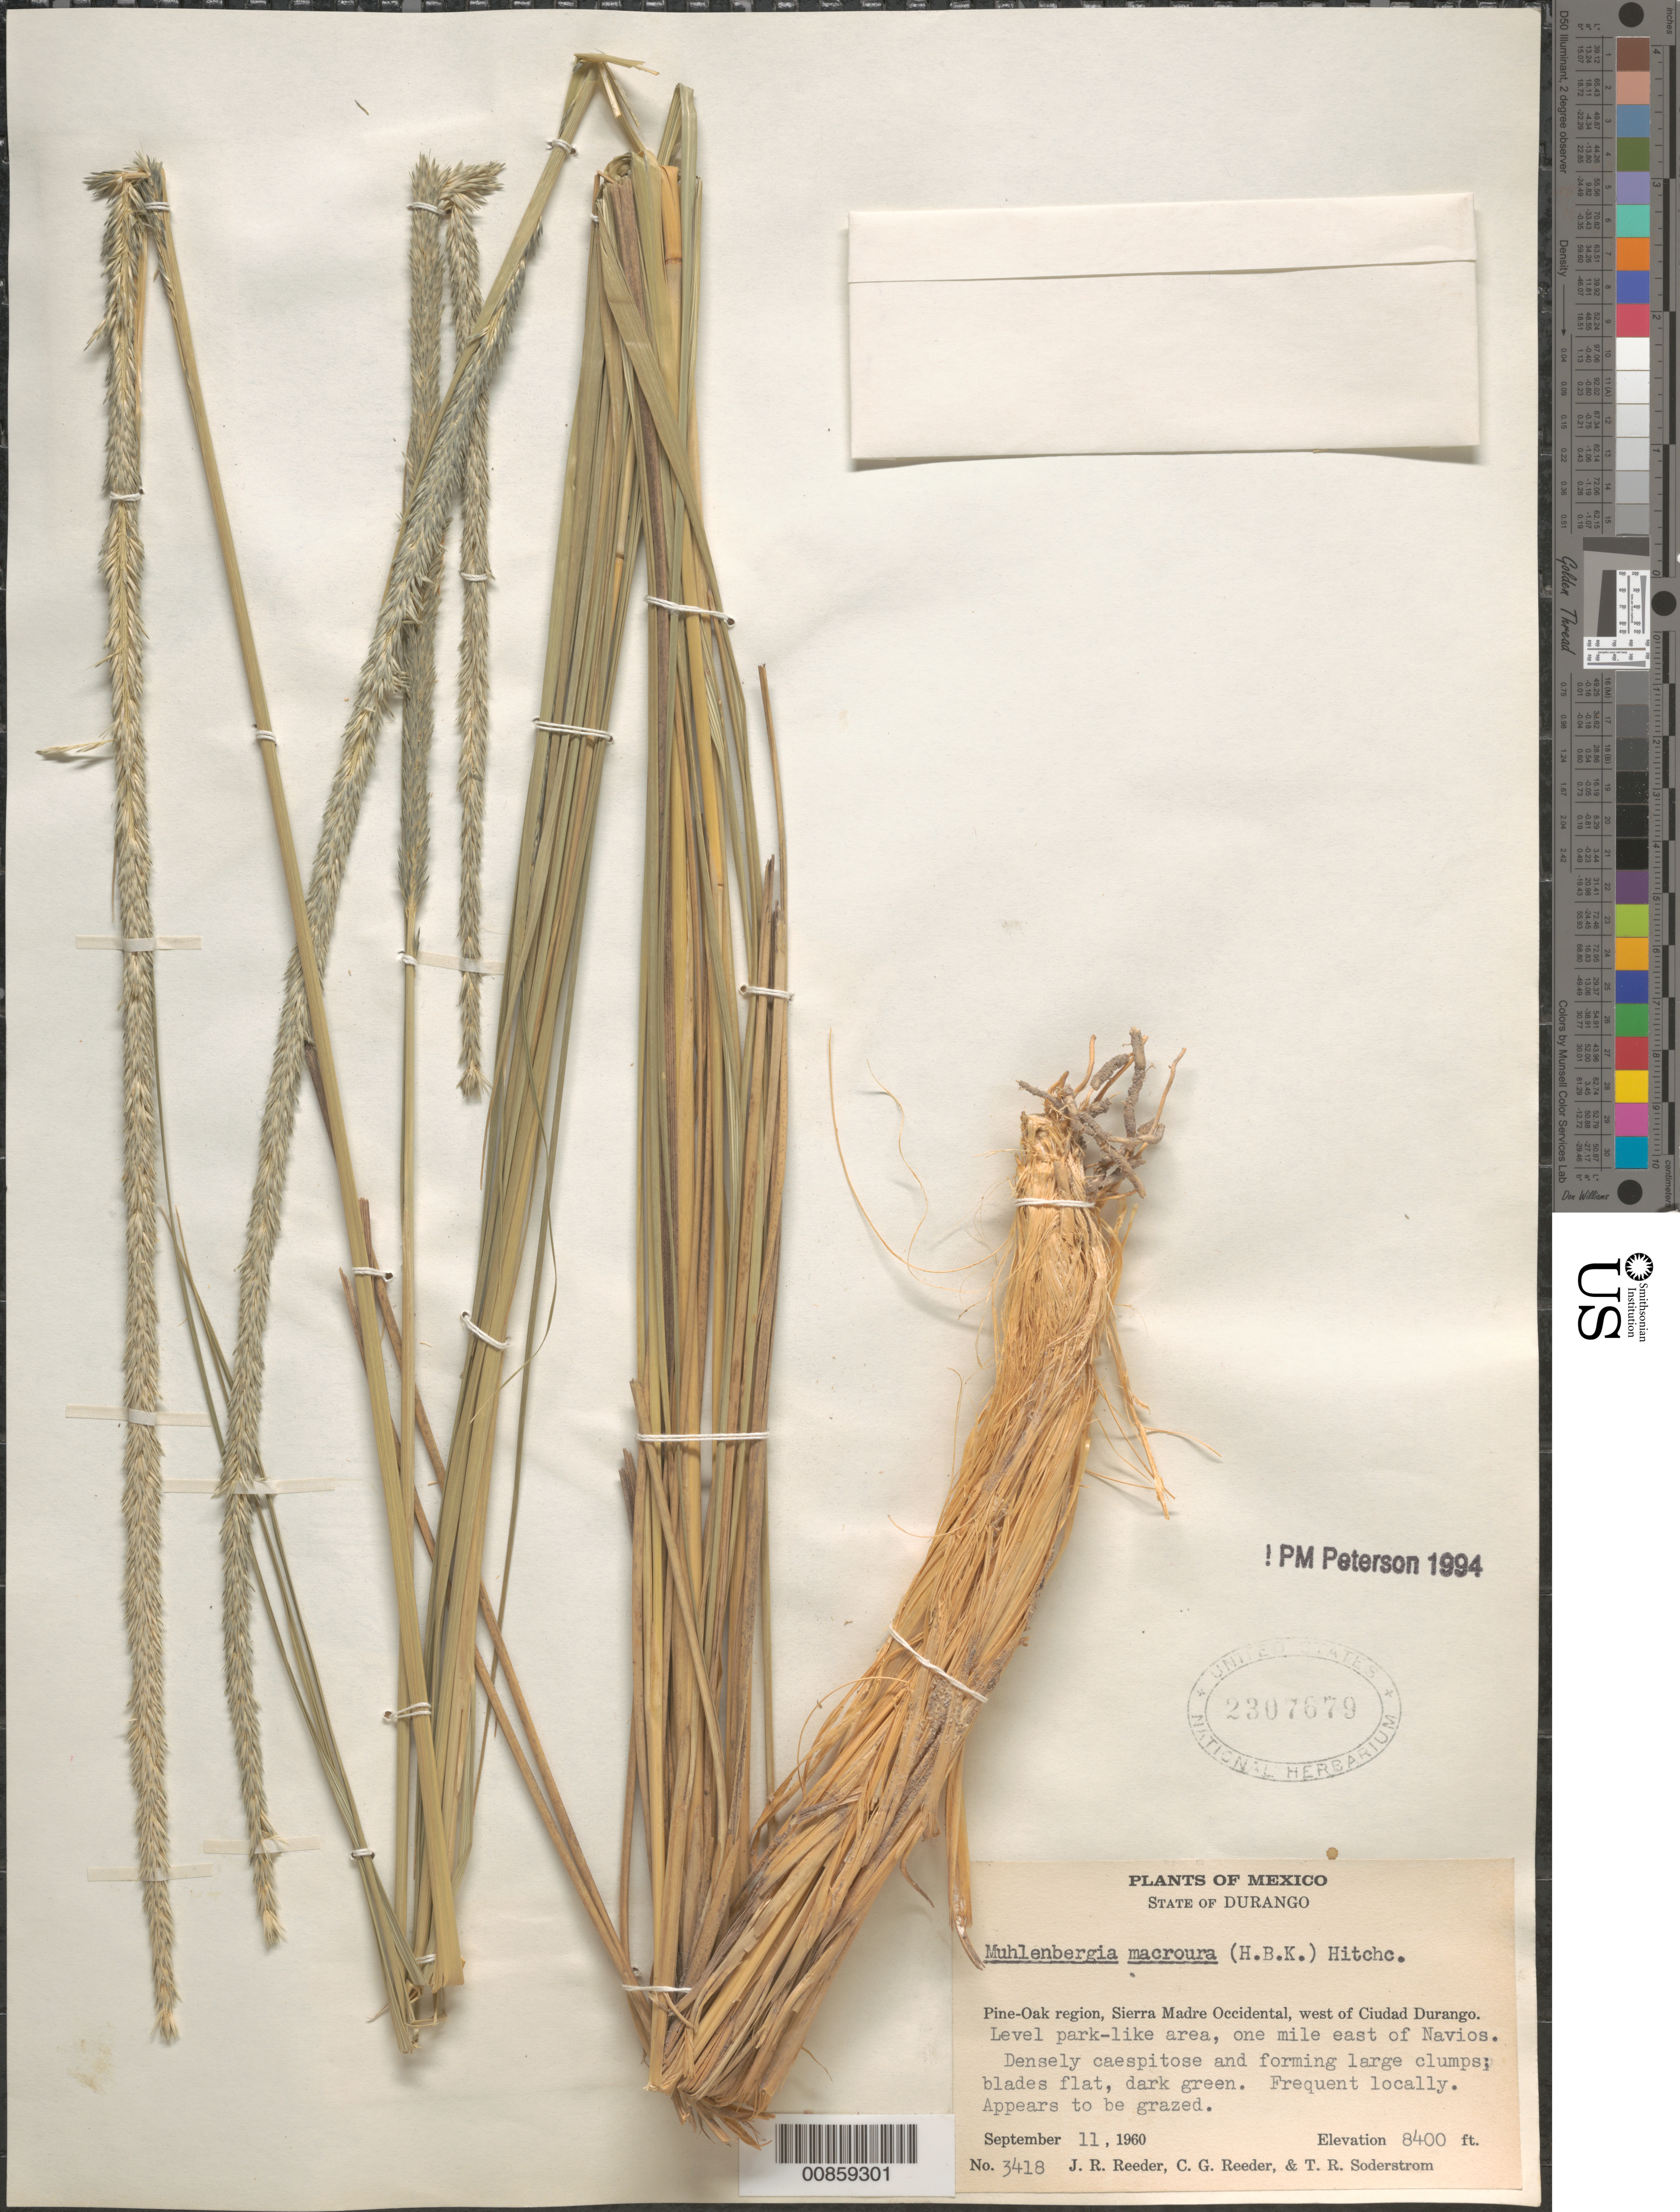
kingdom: Plantae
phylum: Tracheophyta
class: Liliopsida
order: Poales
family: Poaceae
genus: Muhlenbergia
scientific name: Muhlenbergia macroura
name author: (Kunth) Hitchc.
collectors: J. R. Reeder, C. G. Reeder & T. R. Soderstrom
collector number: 3418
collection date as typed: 11 Sep 1960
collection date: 1960-09-11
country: Mexico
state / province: Durango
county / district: Durango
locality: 1 mi E Navíos, mpio. Durango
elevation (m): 2800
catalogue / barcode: US 2307679